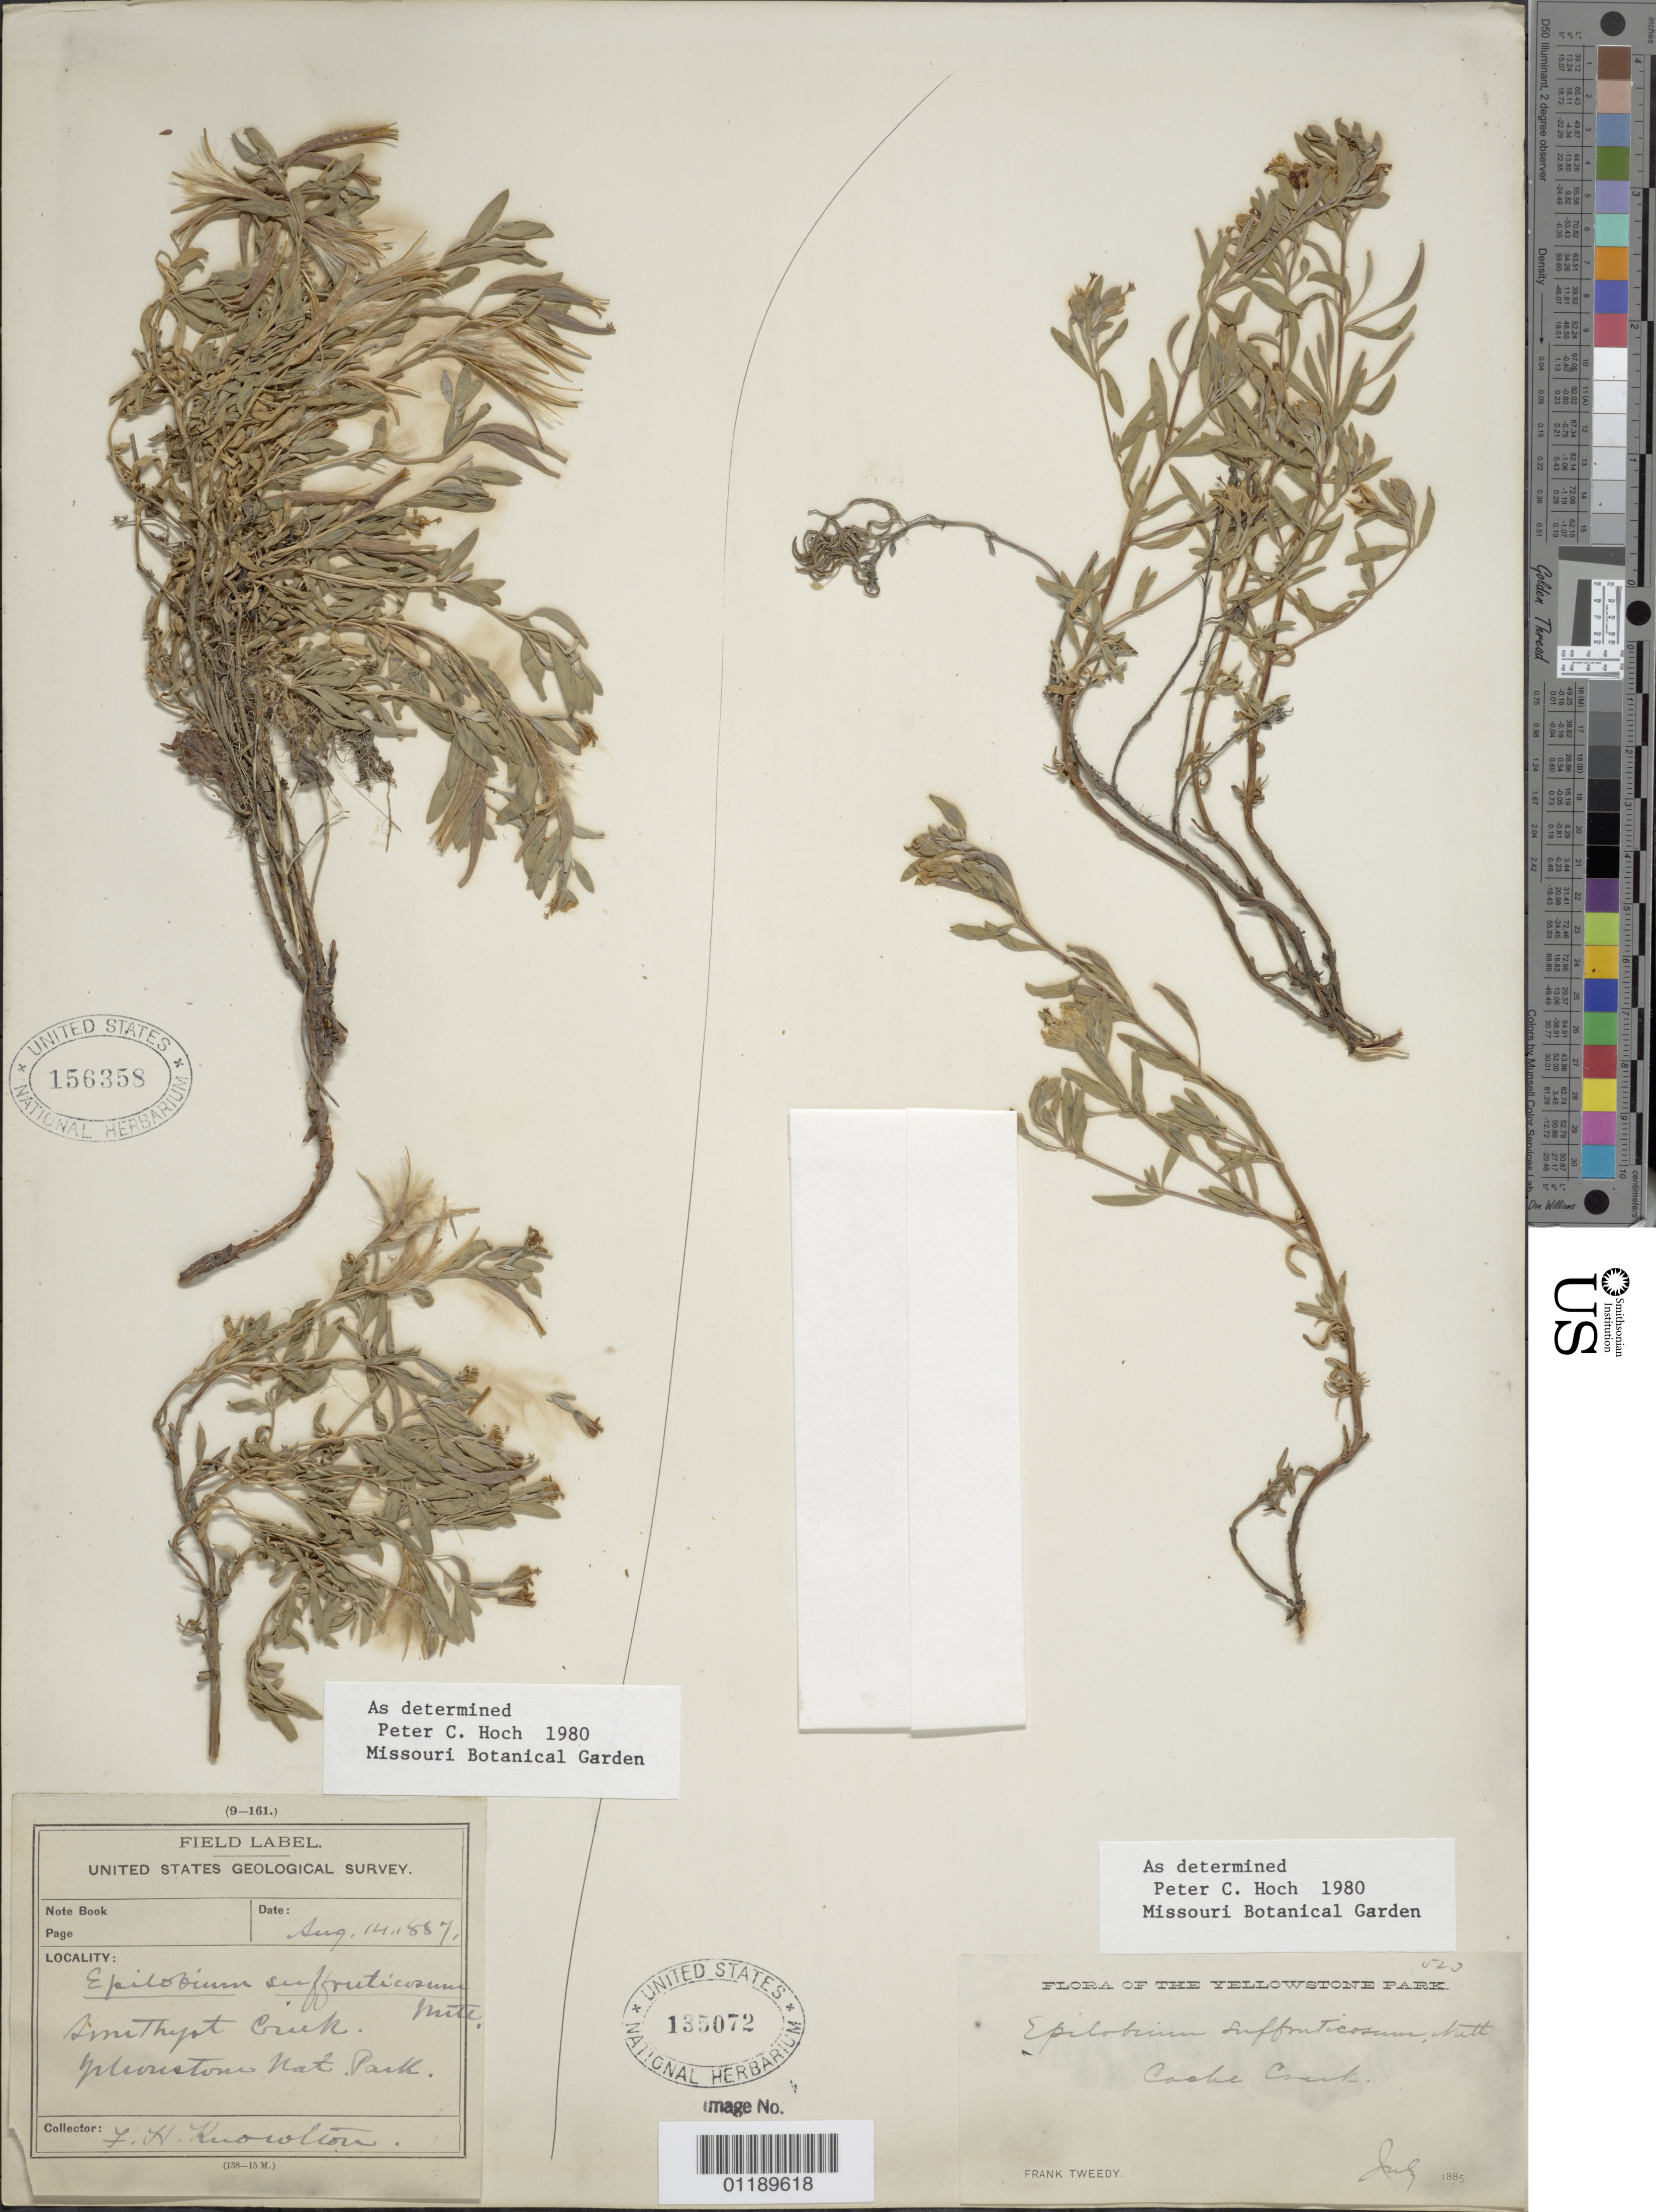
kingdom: Plantae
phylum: Tracheophyta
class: Magnoliopsida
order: Myrtales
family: Onagraceae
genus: Epilobium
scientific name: Epilobium suffruticosum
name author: Nutt. ex Torr. & A. Gray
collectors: F. Tweedy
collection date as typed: Jul 1885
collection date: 1885-07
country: United States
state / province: Wyoming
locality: Cache Creek.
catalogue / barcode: US 135072